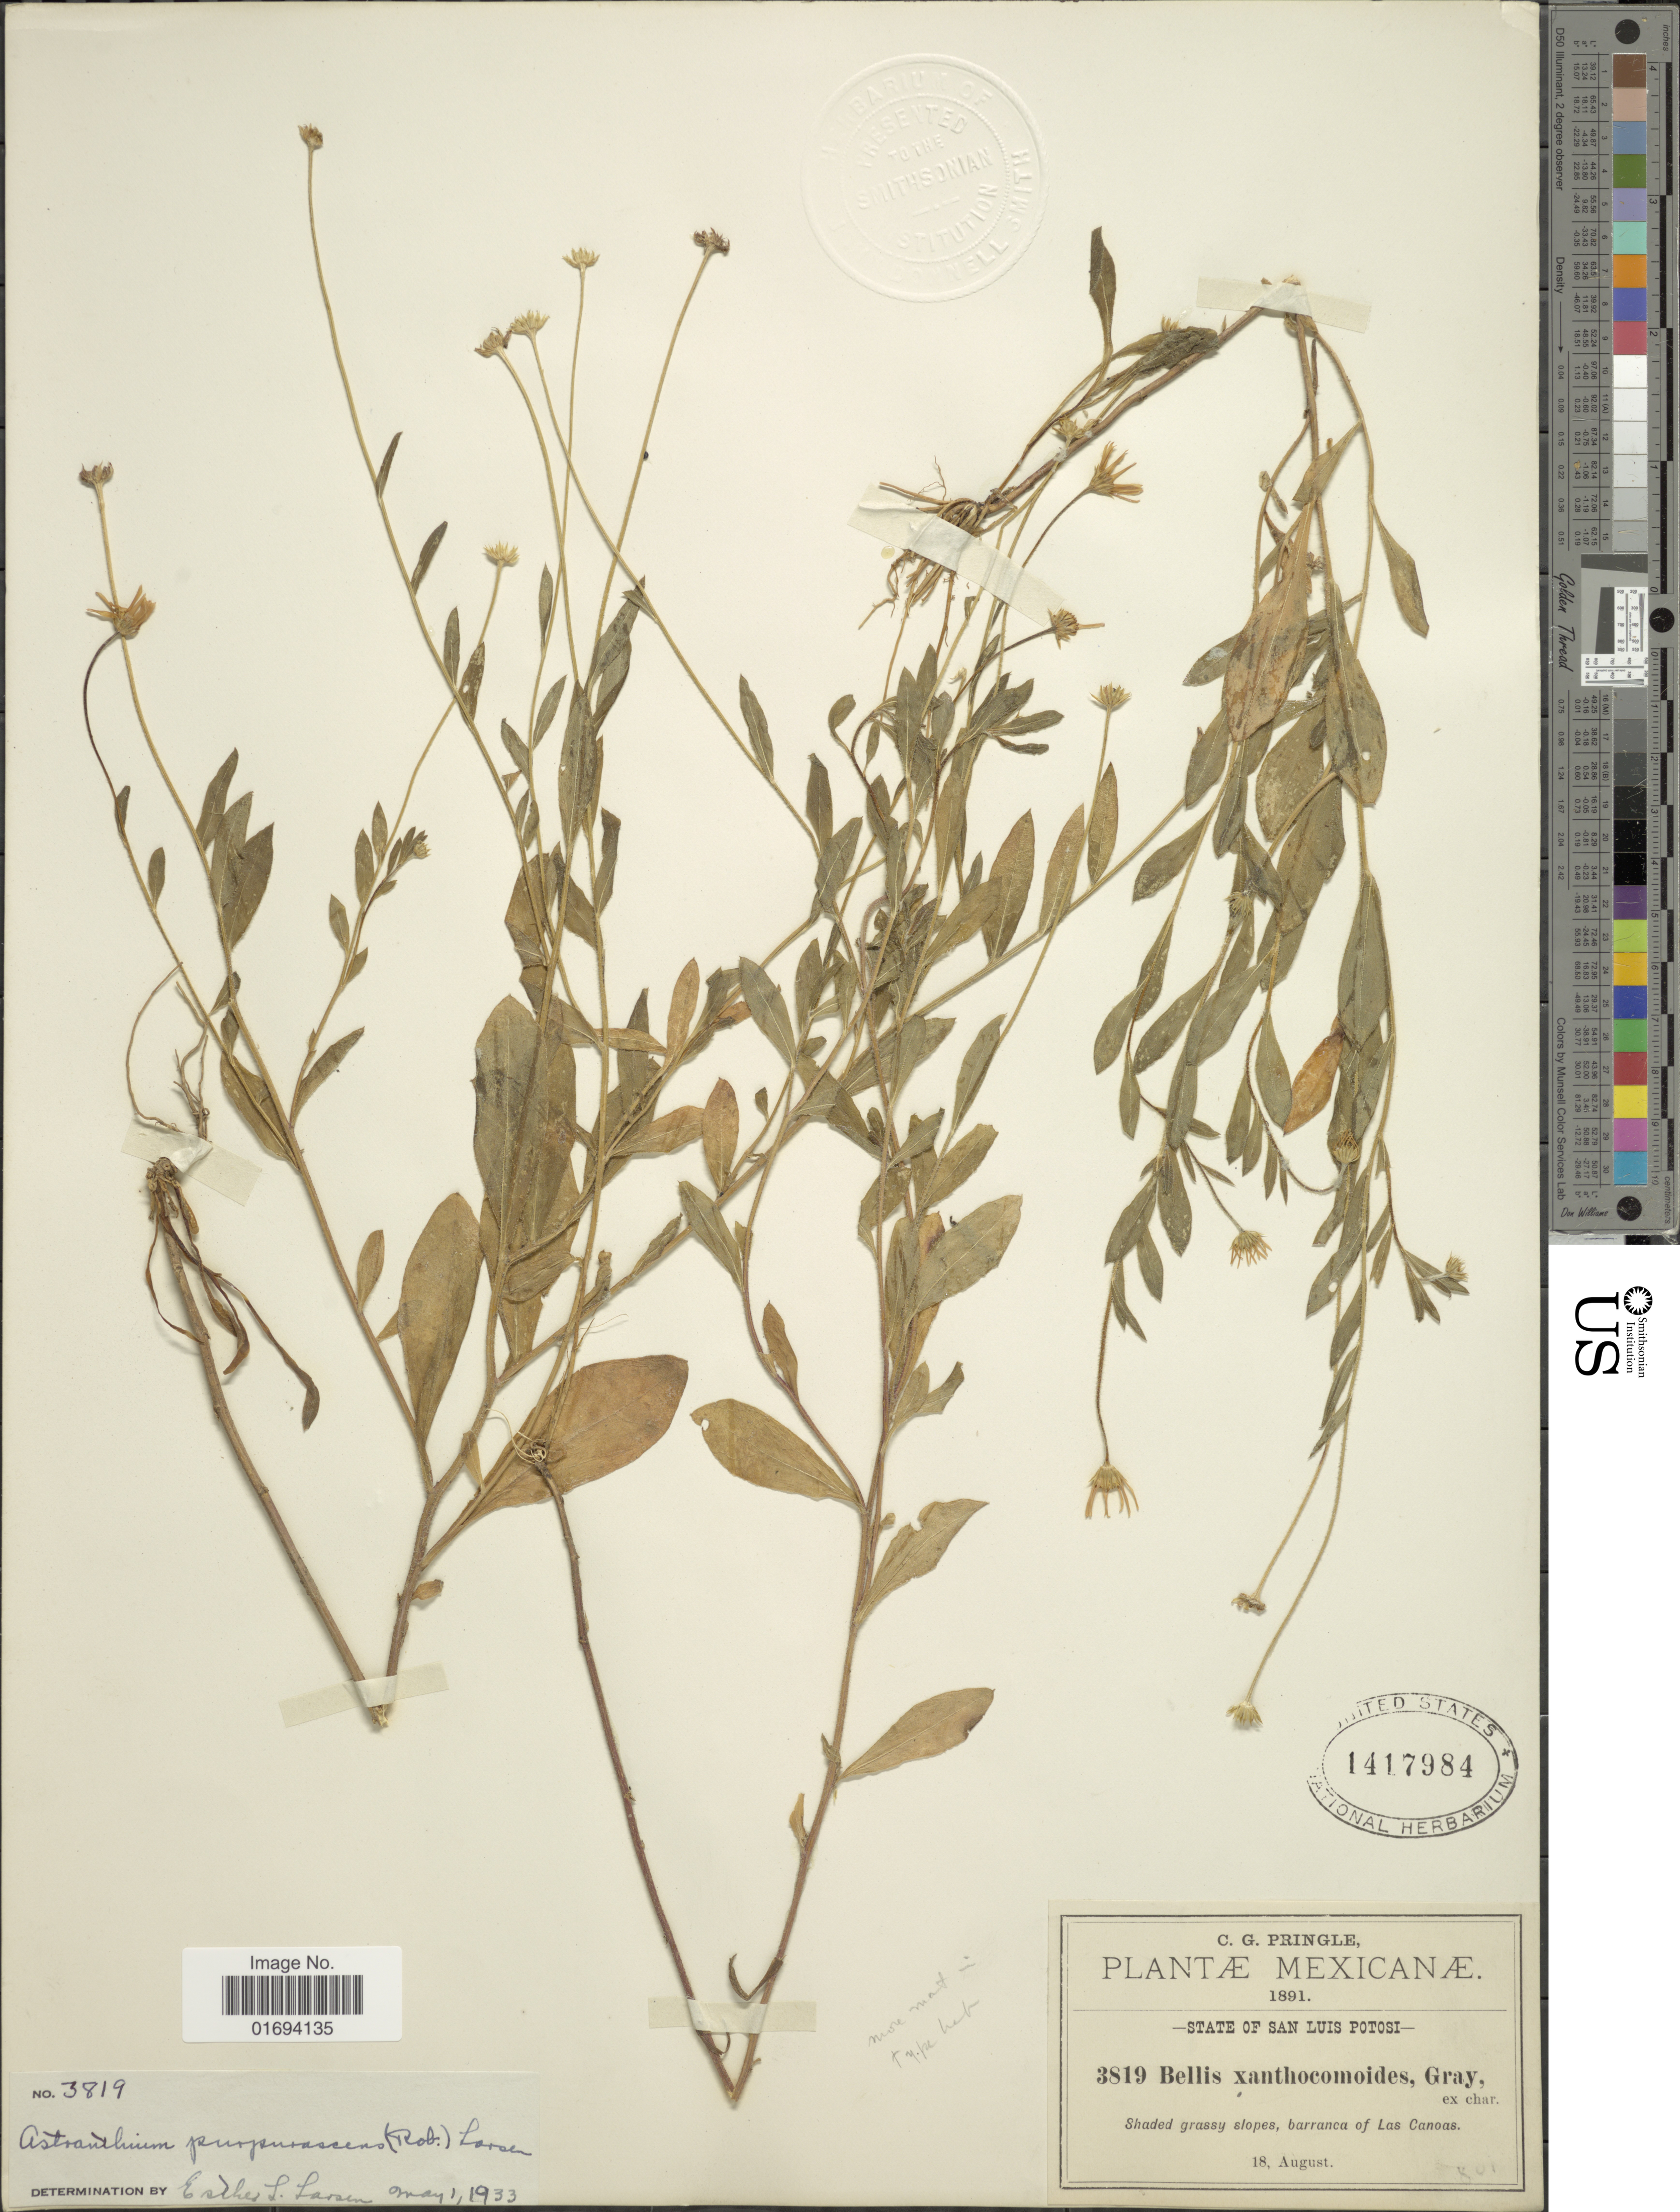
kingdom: Plantae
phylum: Tracheophyta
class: Magnoliopsida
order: Asterales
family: Asteraceae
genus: Astranthium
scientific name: Astranthium purpurascens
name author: (B.L. Rob.) Larsen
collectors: C. G. Pringle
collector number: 3819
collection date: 1891-08-18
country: Mexico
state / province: San Luis Potosí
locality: Shaded grassy slopes, barranca of Las Canoas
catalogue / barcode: US 1417984